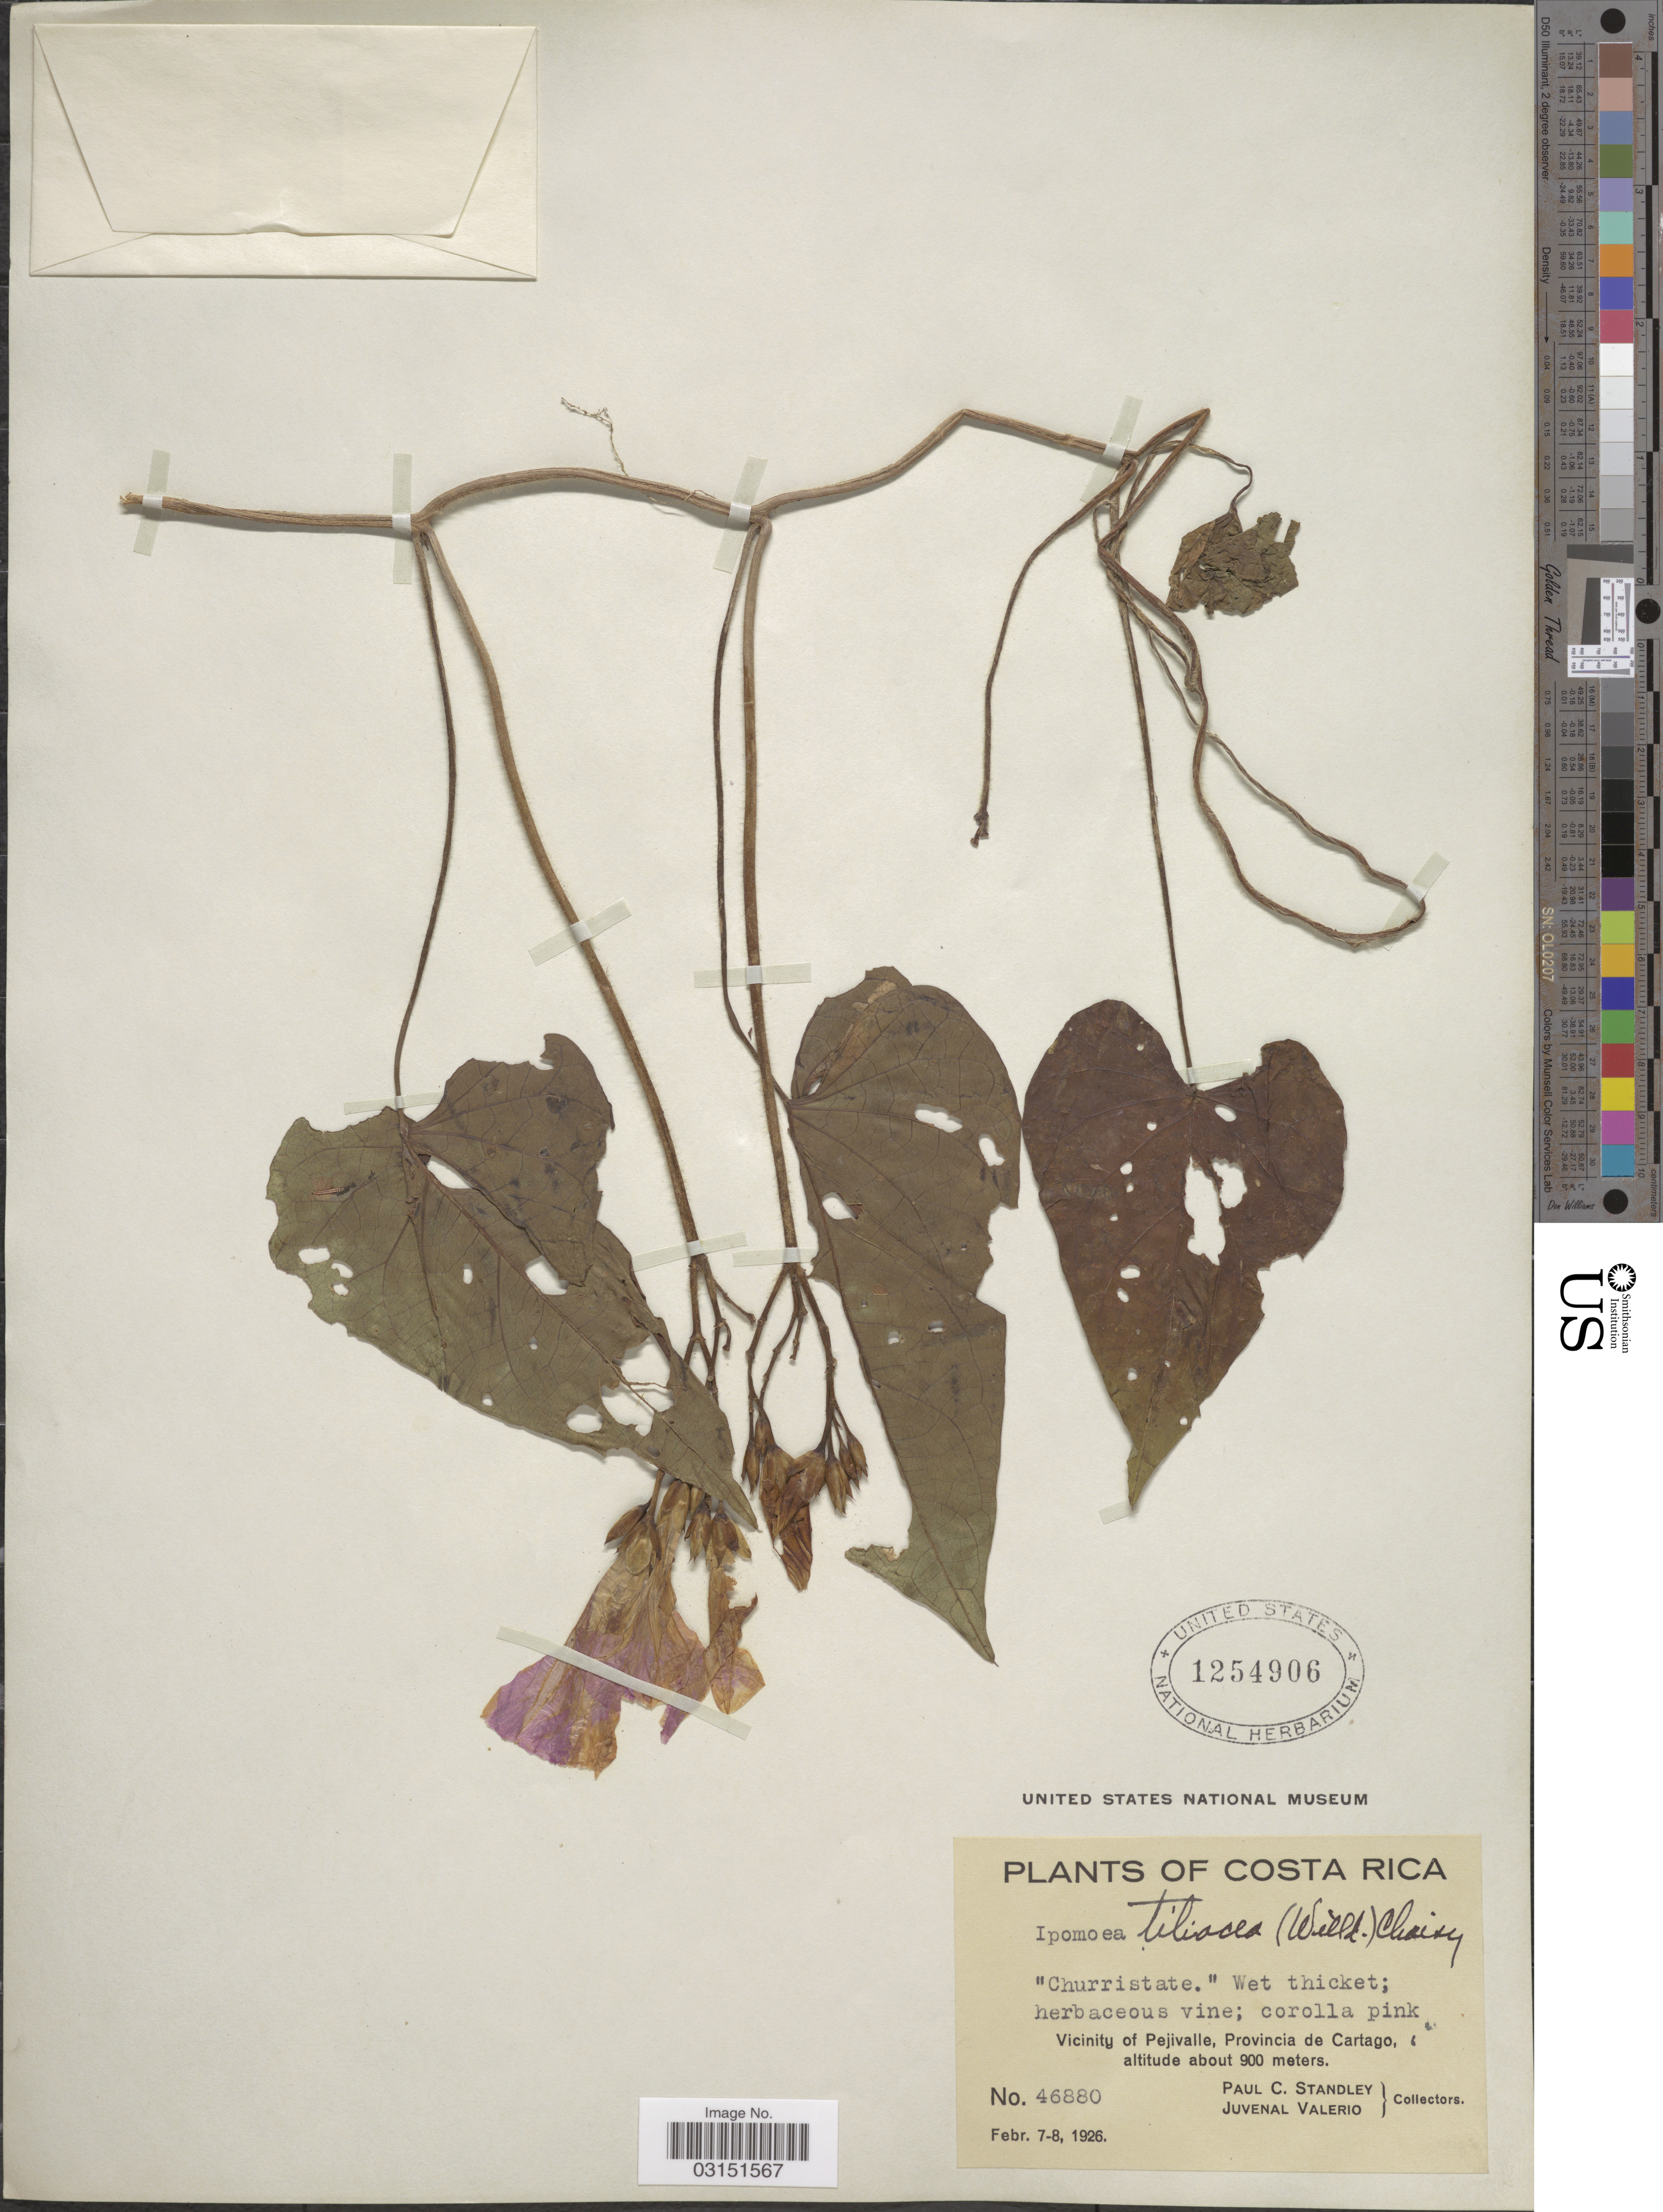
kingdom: Plantae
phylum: Tracheophyta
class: Magnoliopsida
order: Solanales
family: Convolvulaceae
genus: Ipomoea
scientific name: Ipomoea tiliacea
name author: (Willd.) Choisy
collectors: P. C. Standley & J. Valerio R.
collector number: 46880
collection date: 1926-02-07/1926-02-08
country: Costa Rica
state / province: Cartago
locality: Vicinity of Pejivalle.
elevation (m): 900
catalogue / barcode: US 1254906